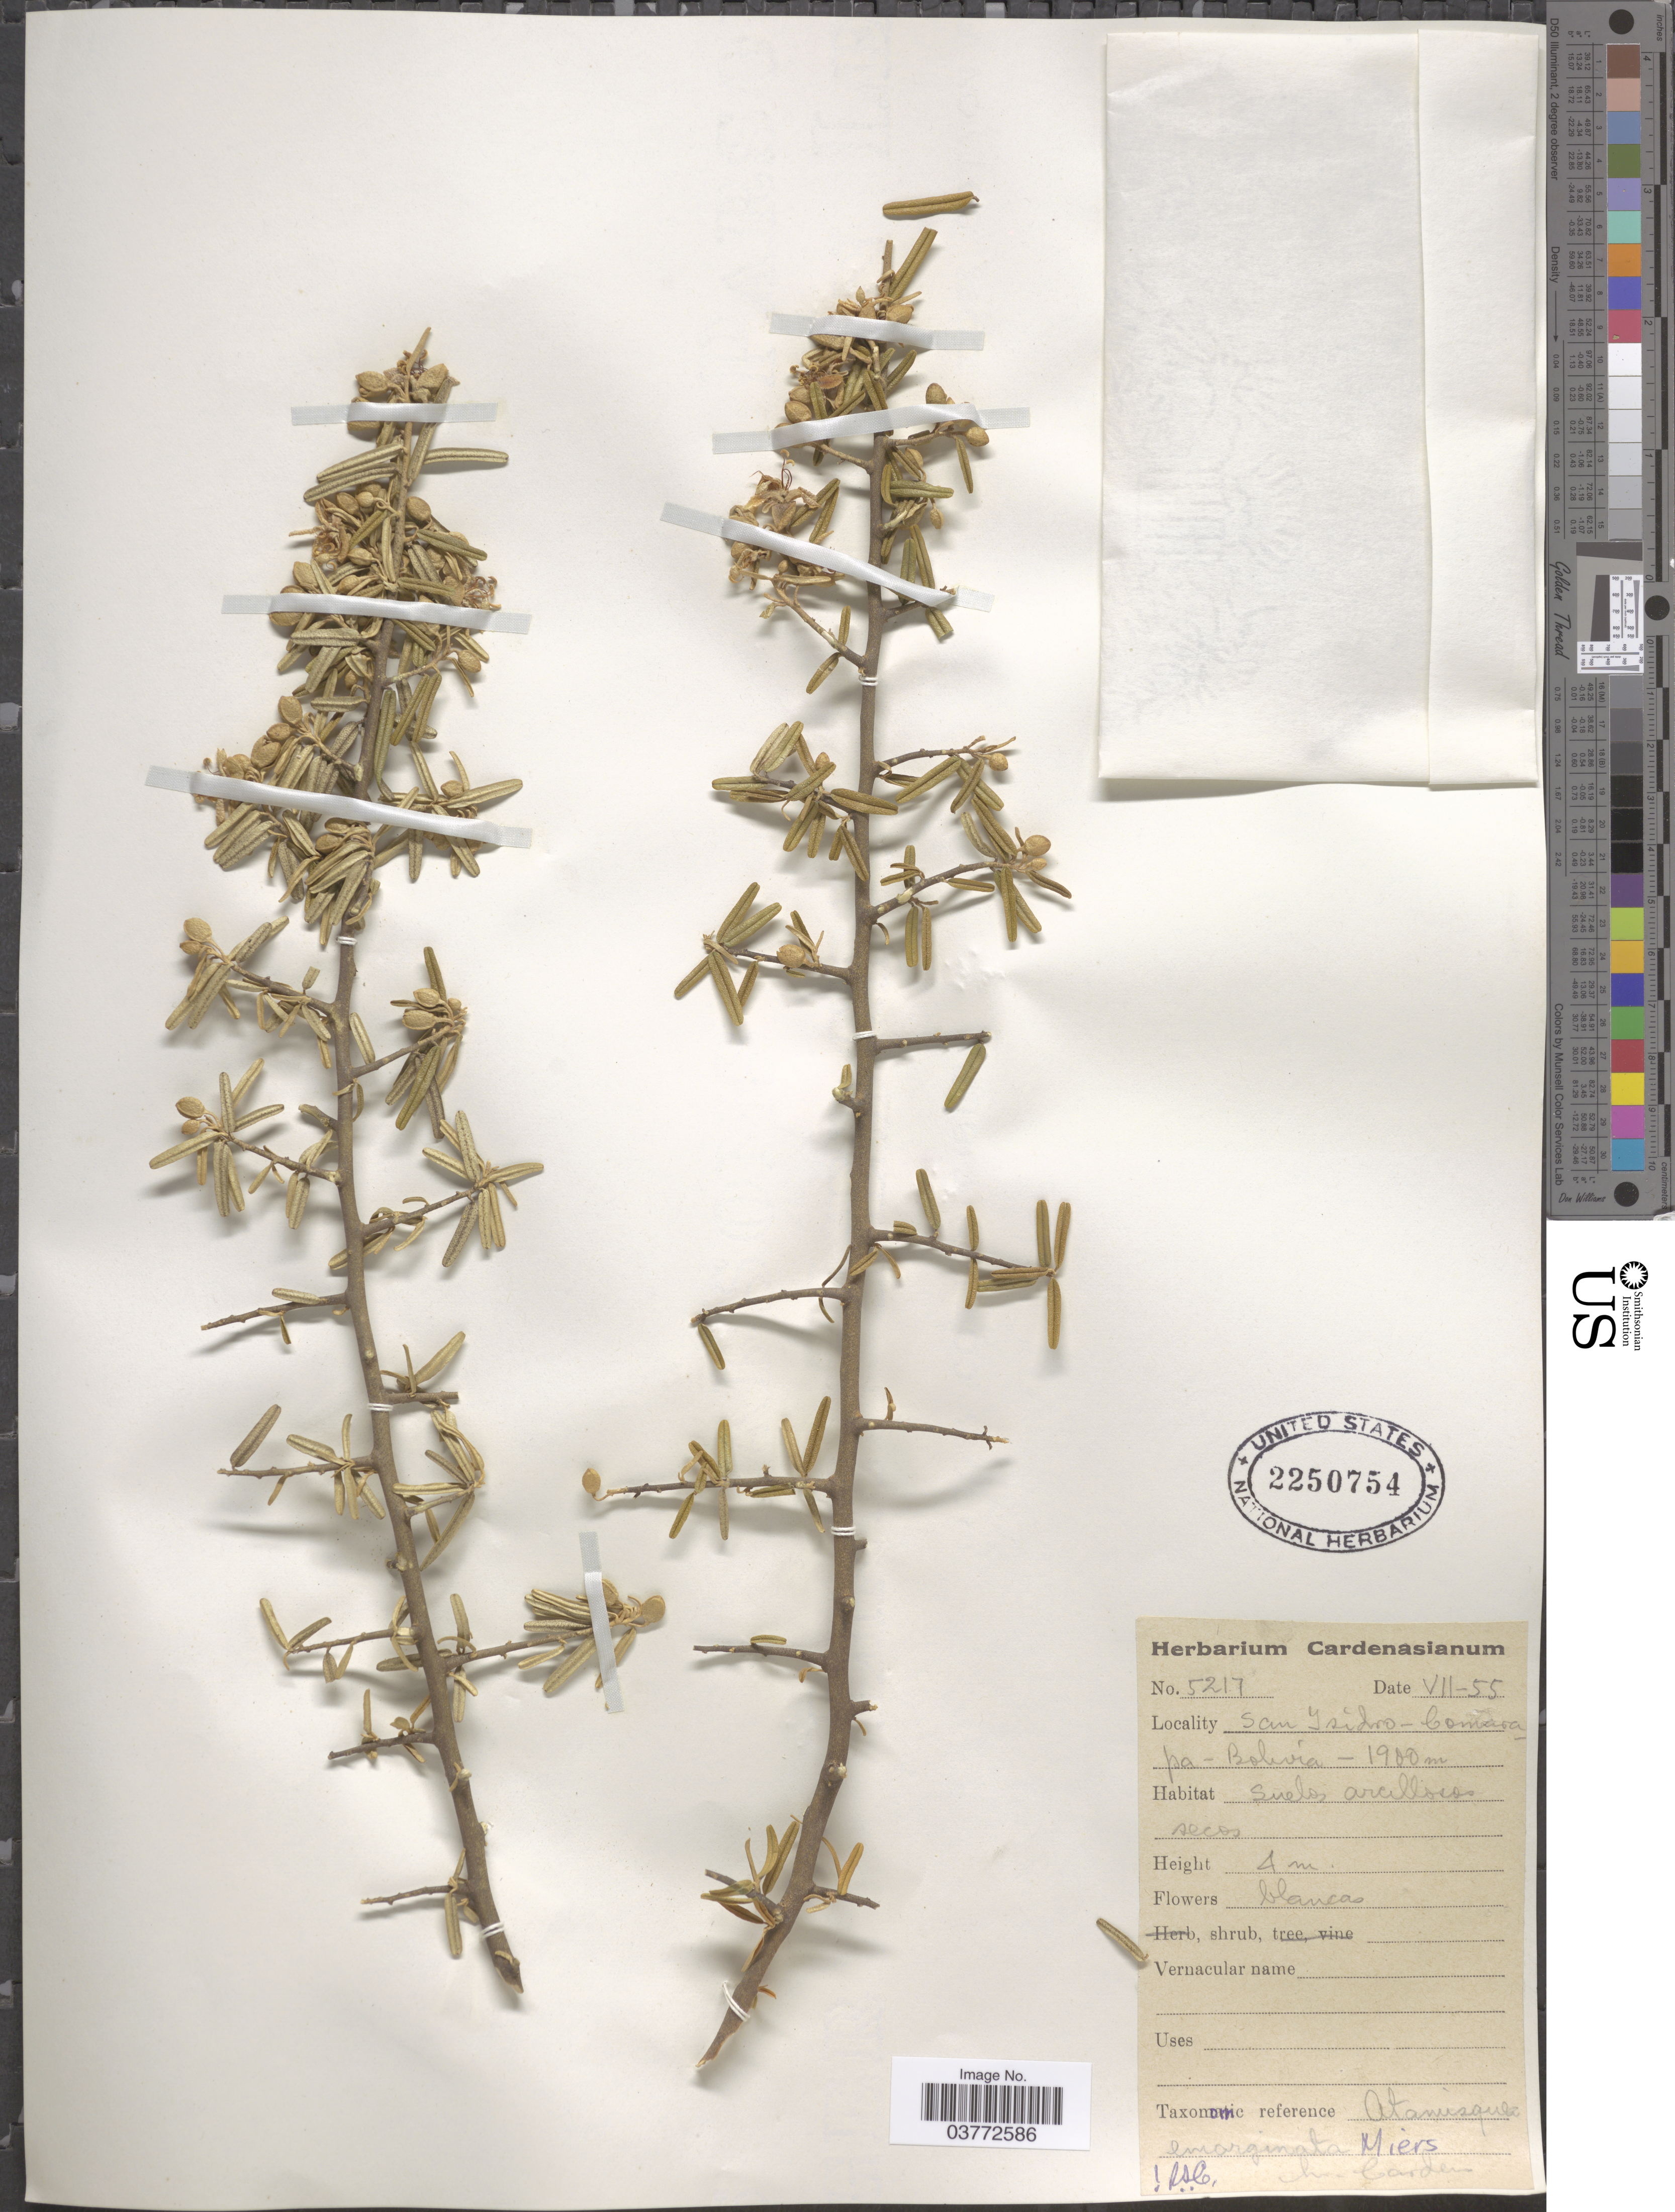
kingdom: Plantae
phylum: Tracheophyta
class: Magnoliopsida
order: Brassicales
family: Capparaceae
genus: Atamisquea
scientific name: Atamisquea emarginata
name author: Miers ex Hook. & Arn.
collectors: M. Cárdenas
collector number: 5217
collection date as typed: Transcribed d/m/y: /7/55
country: Bolivia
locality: San Isidro - Comarapa.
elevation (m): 1900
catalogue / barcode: US 2250754